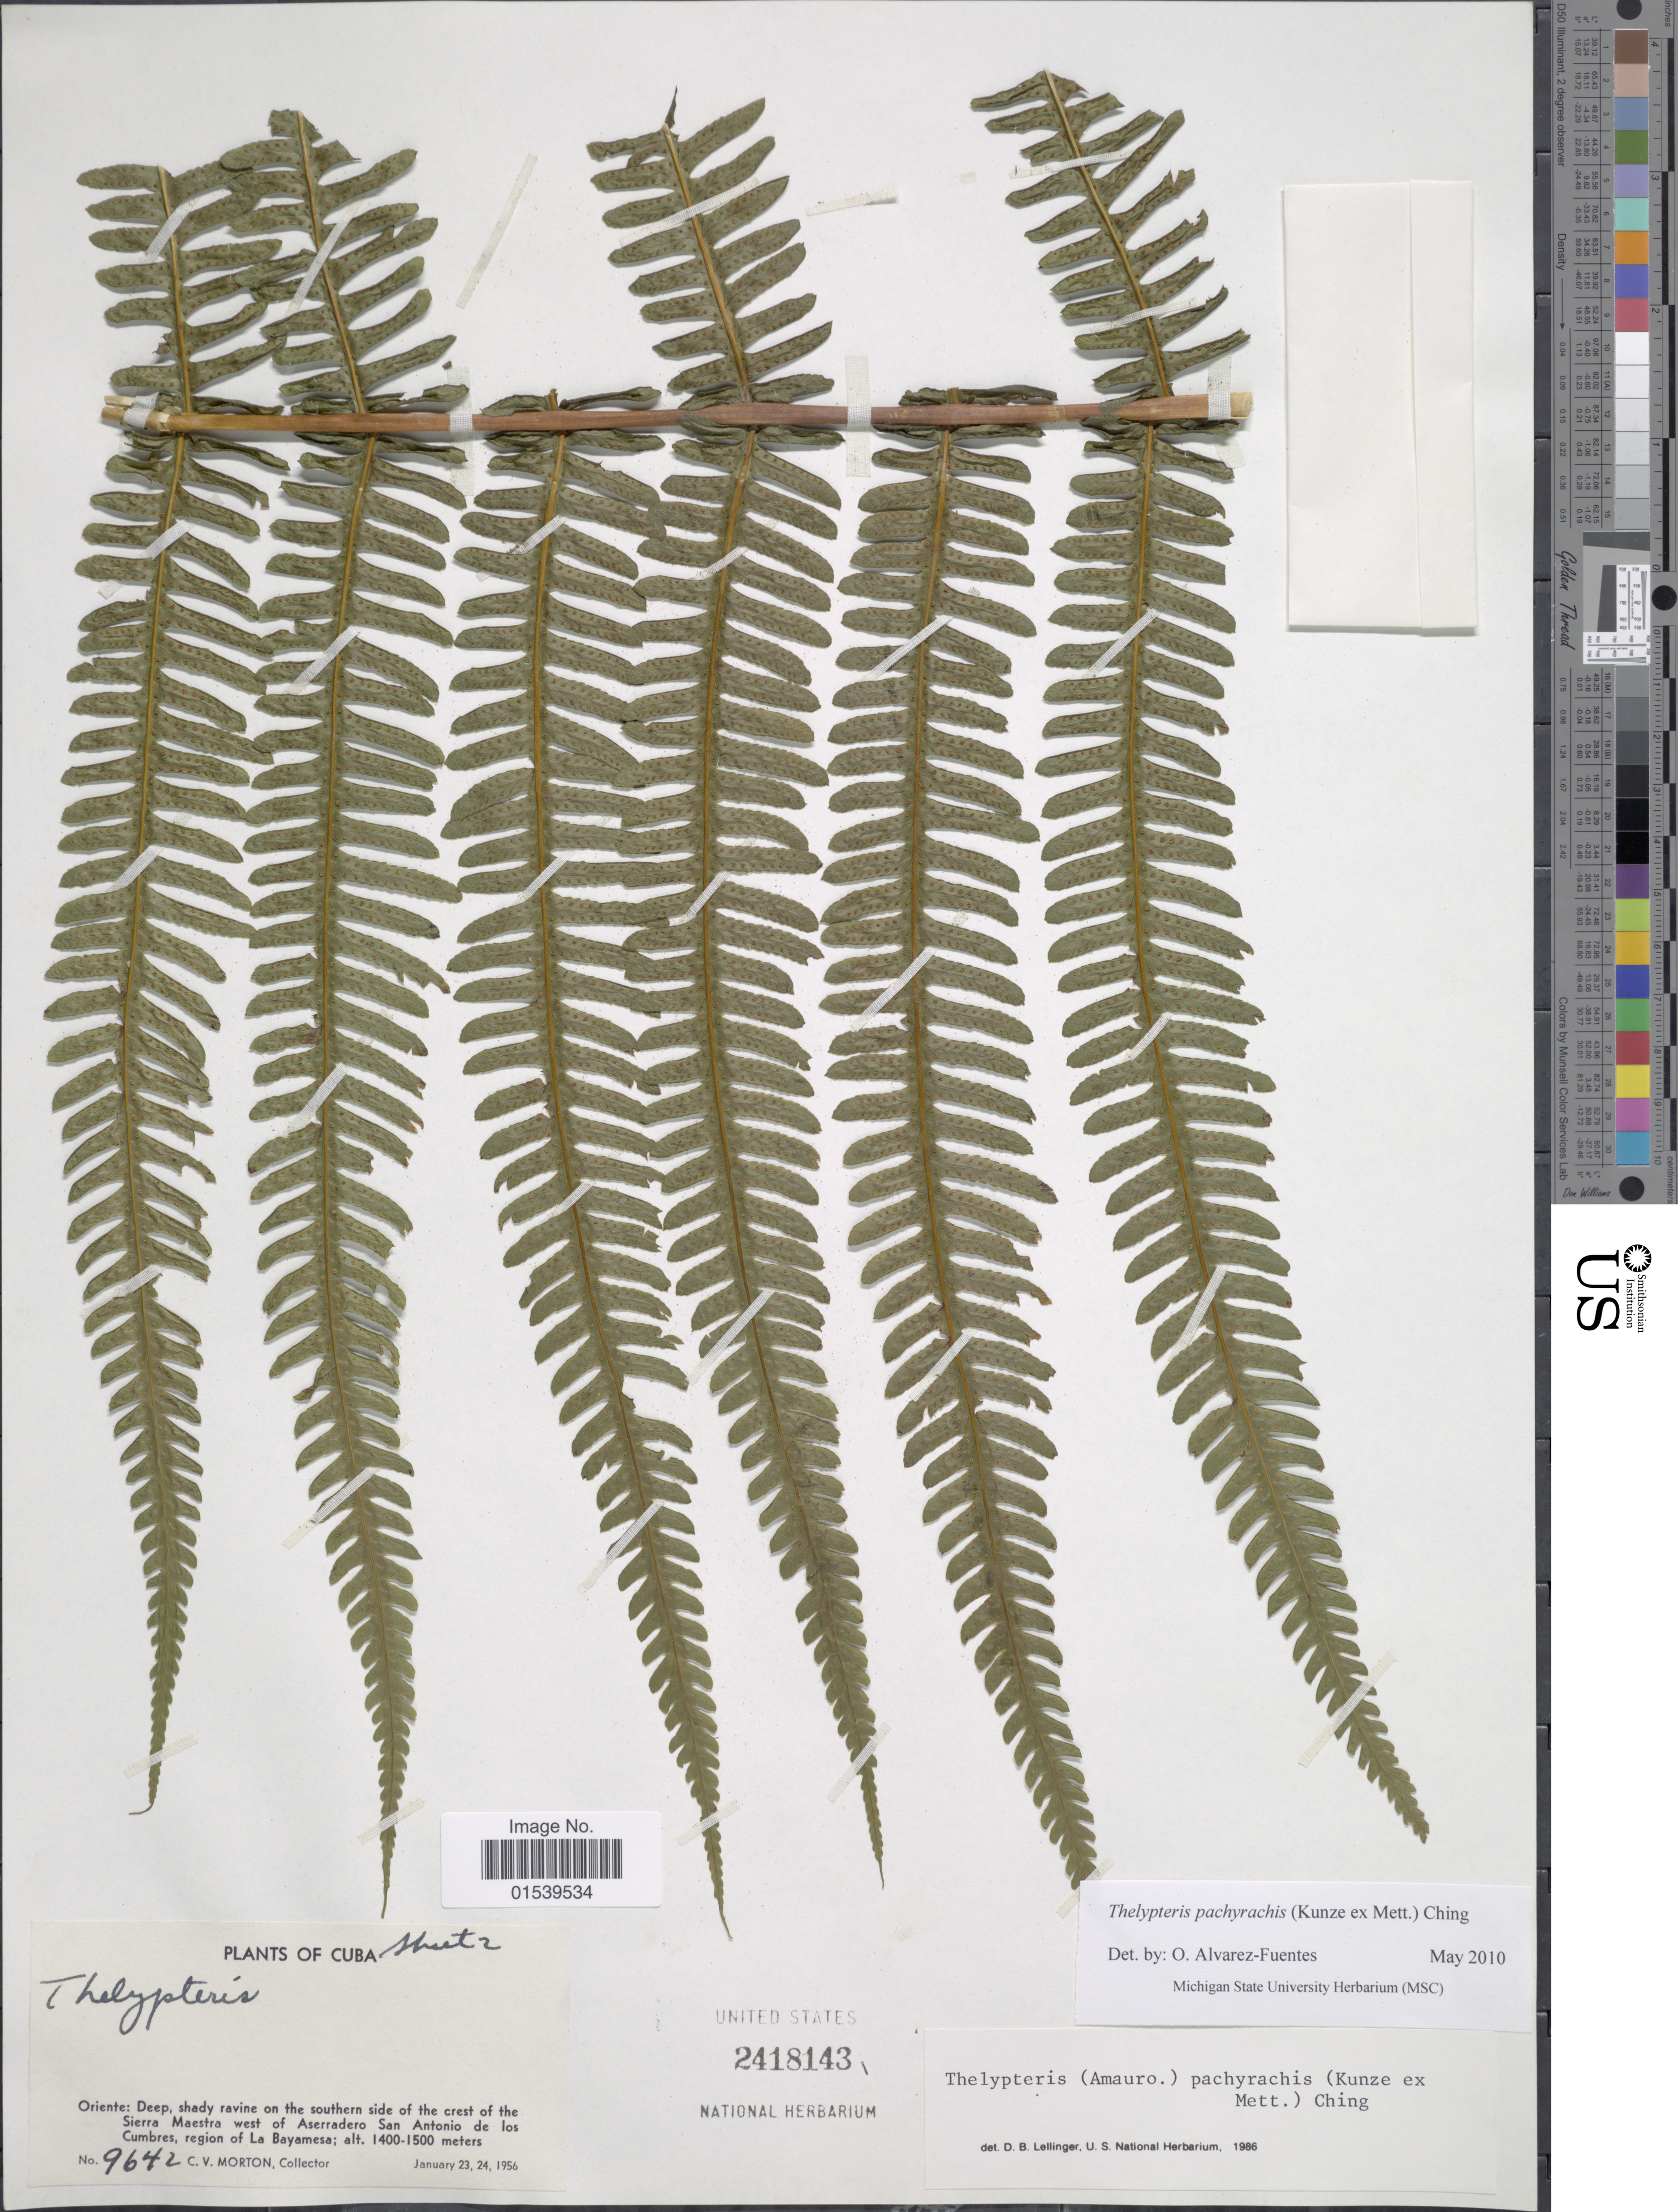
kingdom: Plantae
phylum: Tracheophyta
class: Polypodiopsida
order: Polypodiales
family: Thelypteridaceae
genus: Amauropelta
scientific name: Amauropelta pachyrachis (Kunze) comb. nov., ined 2015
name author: (Kunze)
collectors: C. V. Morton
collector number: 9642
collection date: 1956-01-23/1956-01-24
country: Cuba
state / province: Oriente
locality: Oriente: deep, shady ravine on the southern side of the crest of the Sierra Maestra west of Asseradero San Antonio de los Cumbres, region of La Bayamesa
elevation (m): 1400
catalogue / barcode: US 2418143